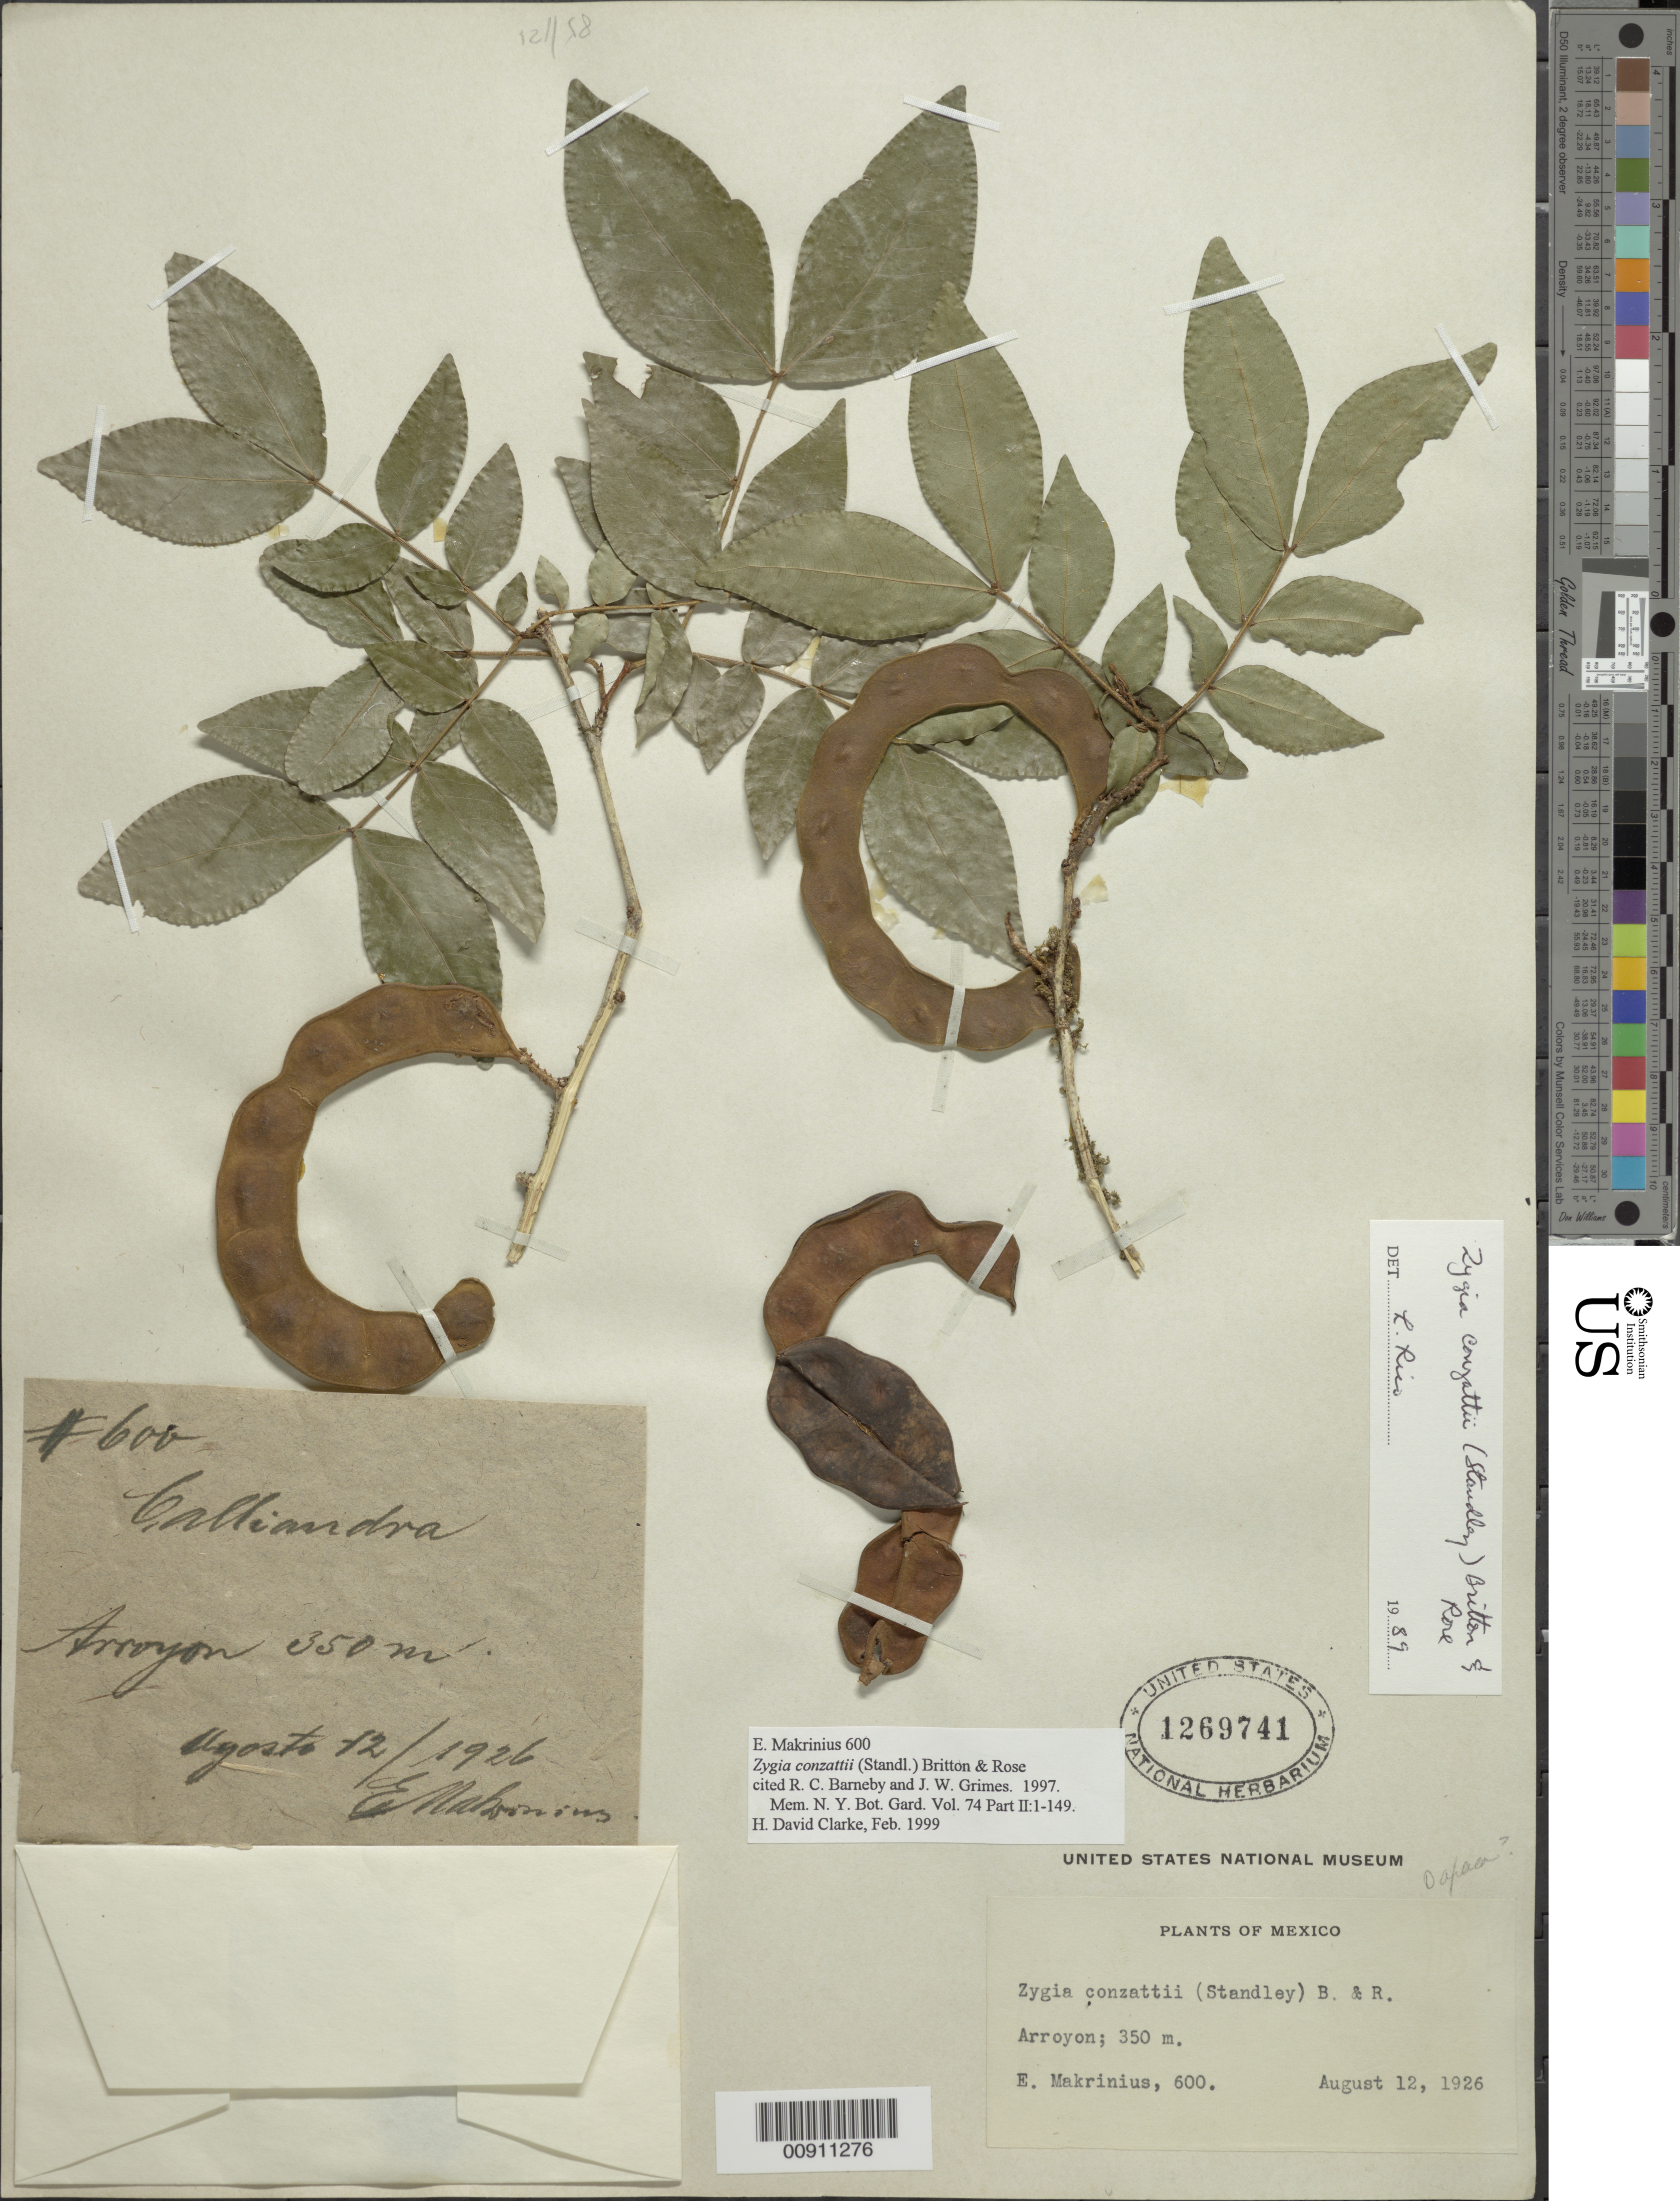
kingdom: Plantae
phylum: Tracheophyta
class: Magnoliopsida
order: Fabales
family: Fabaceae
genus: Zygia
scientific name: Zygia conzattii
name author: (Standl.) Britton & Rose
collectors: E. Makrinius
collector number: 600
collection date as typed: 12 Aug 1926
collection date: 1926-08-12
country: Mexico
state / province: Oaxaca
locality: Arroyon.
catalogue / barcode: US 1269741